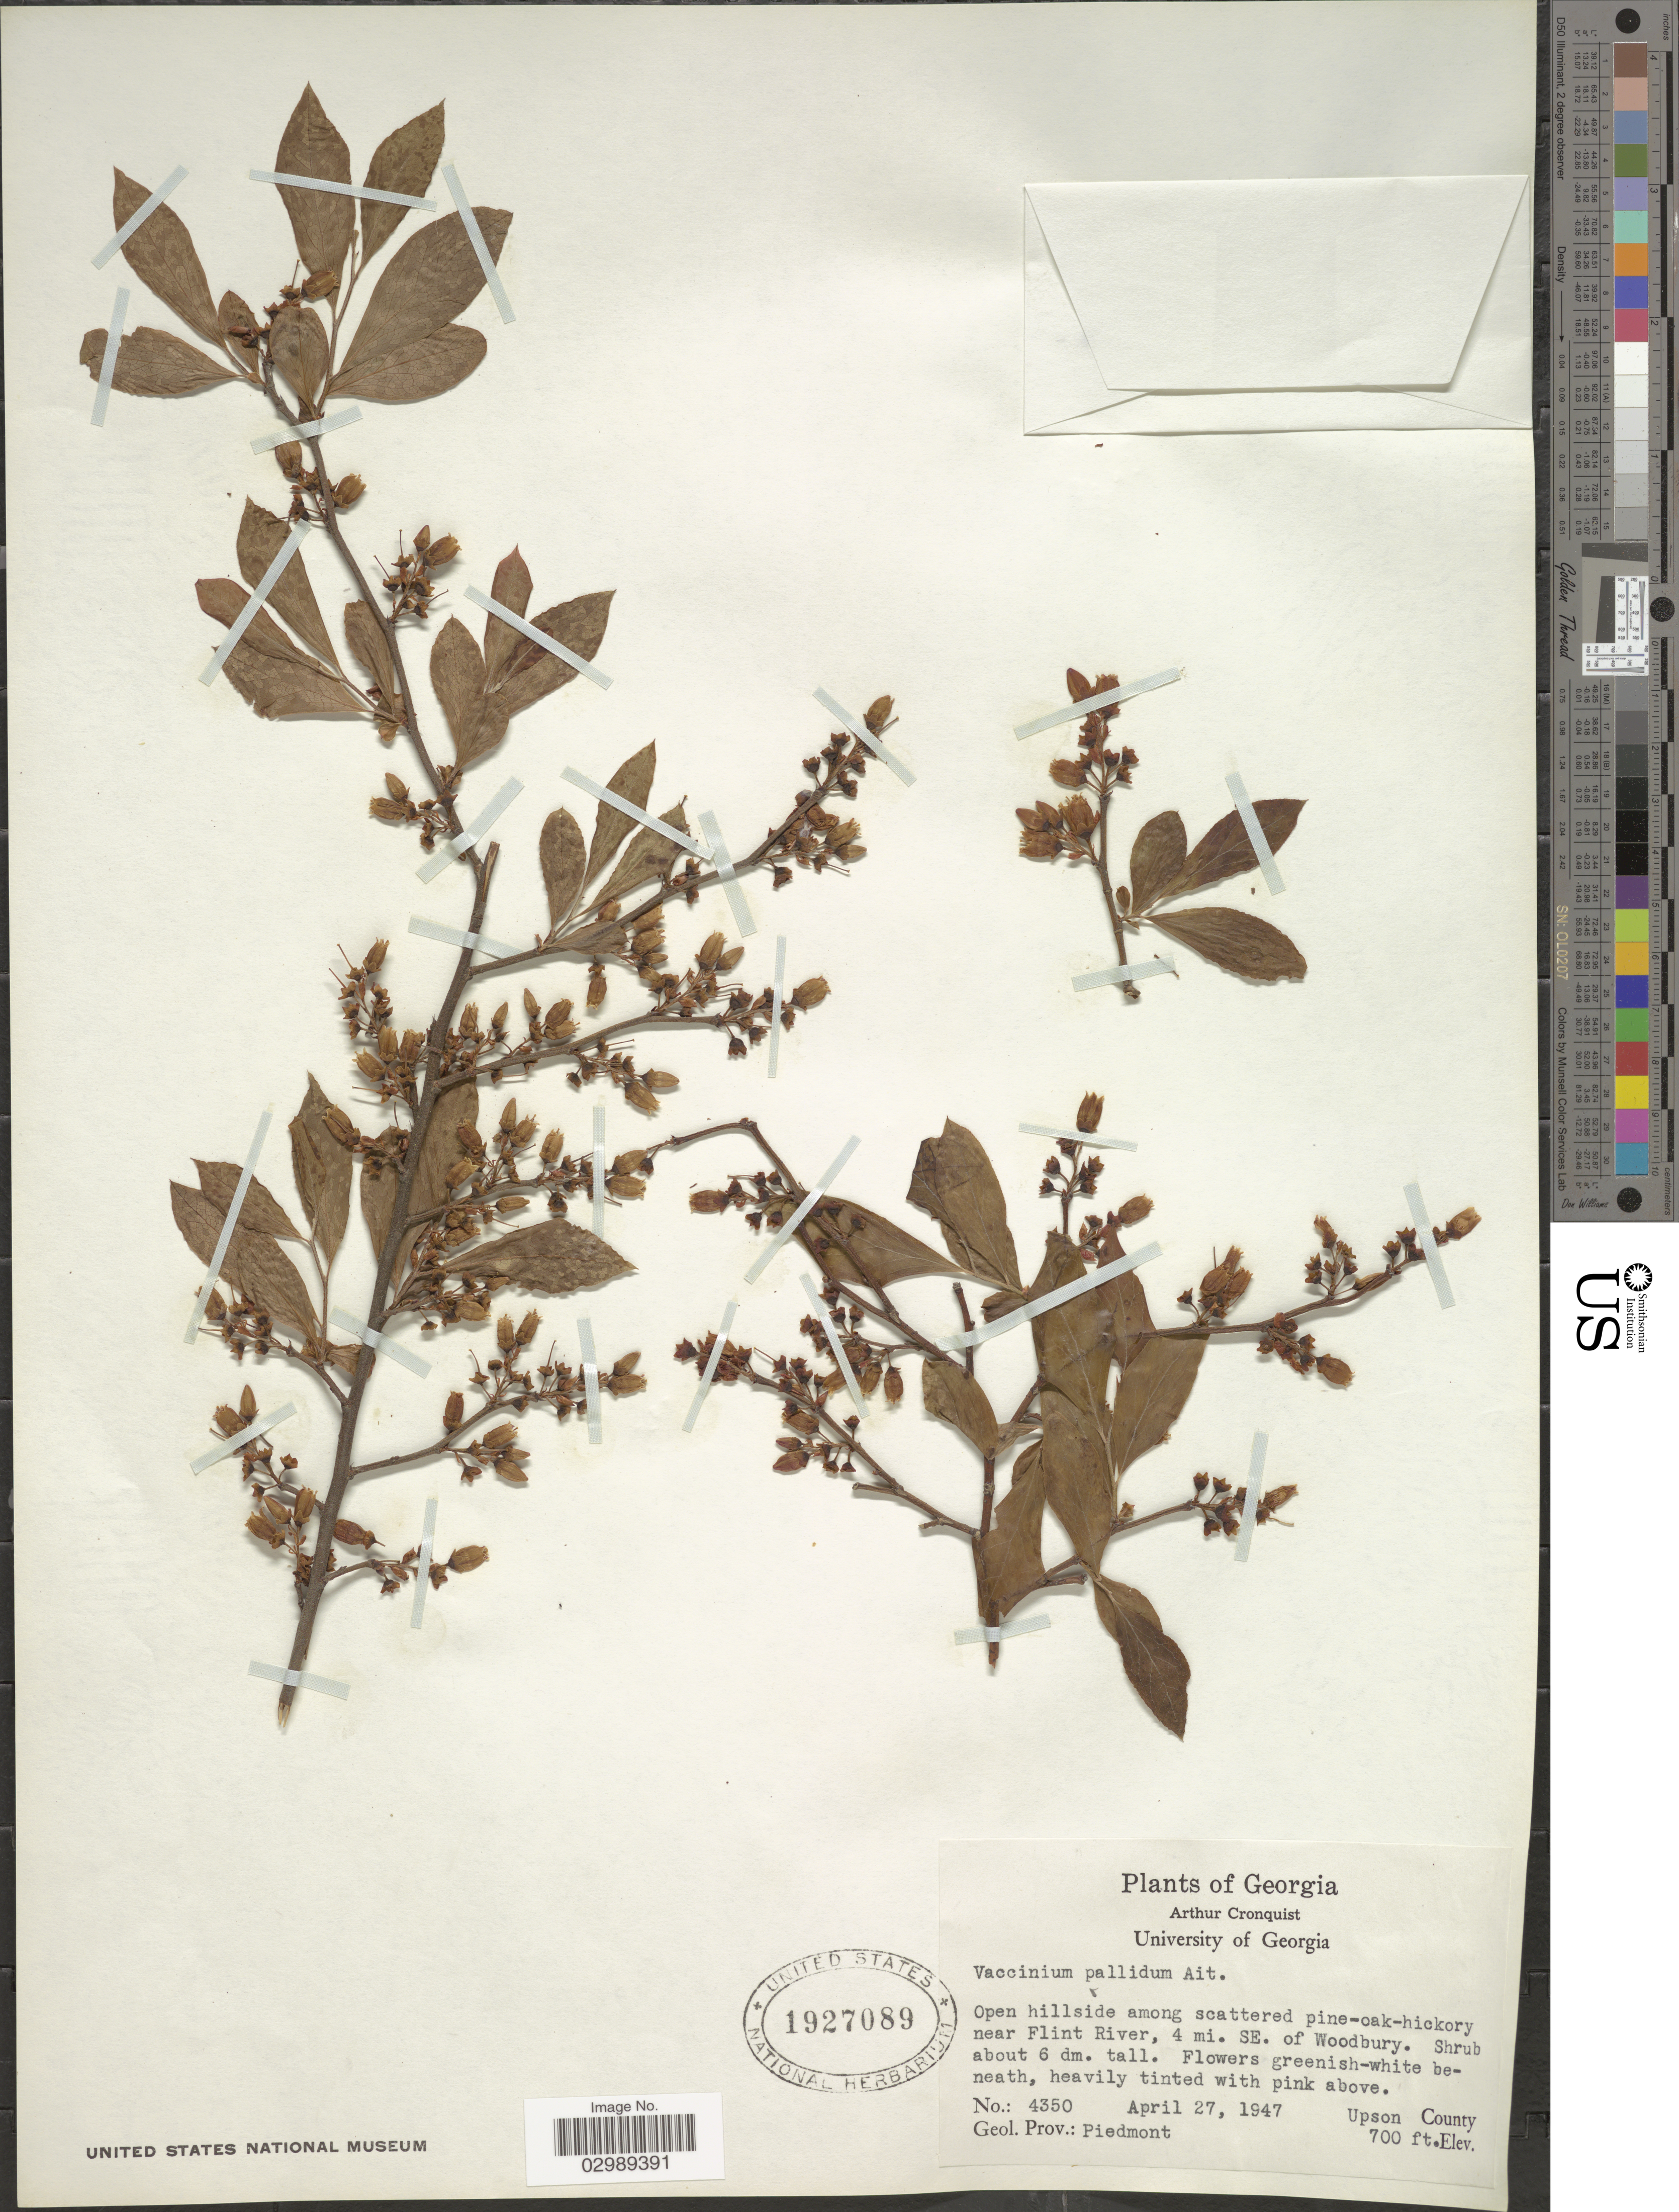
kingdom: Plantae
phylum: Tracheophyta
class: Magnoliopsida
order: Ericales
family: Ericaceae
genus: Vaccinium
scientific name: Vaccinium pallidum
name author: Aiton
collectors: A. J. Cronquist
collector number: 4350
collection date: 1947-04-27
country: United States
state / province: Georgia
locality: Open hillside among scattered pine-oak-hickory near Flint River, 4 mi. SE. of Woodbury, Upson County.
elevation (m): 213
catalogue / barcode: US 1927089